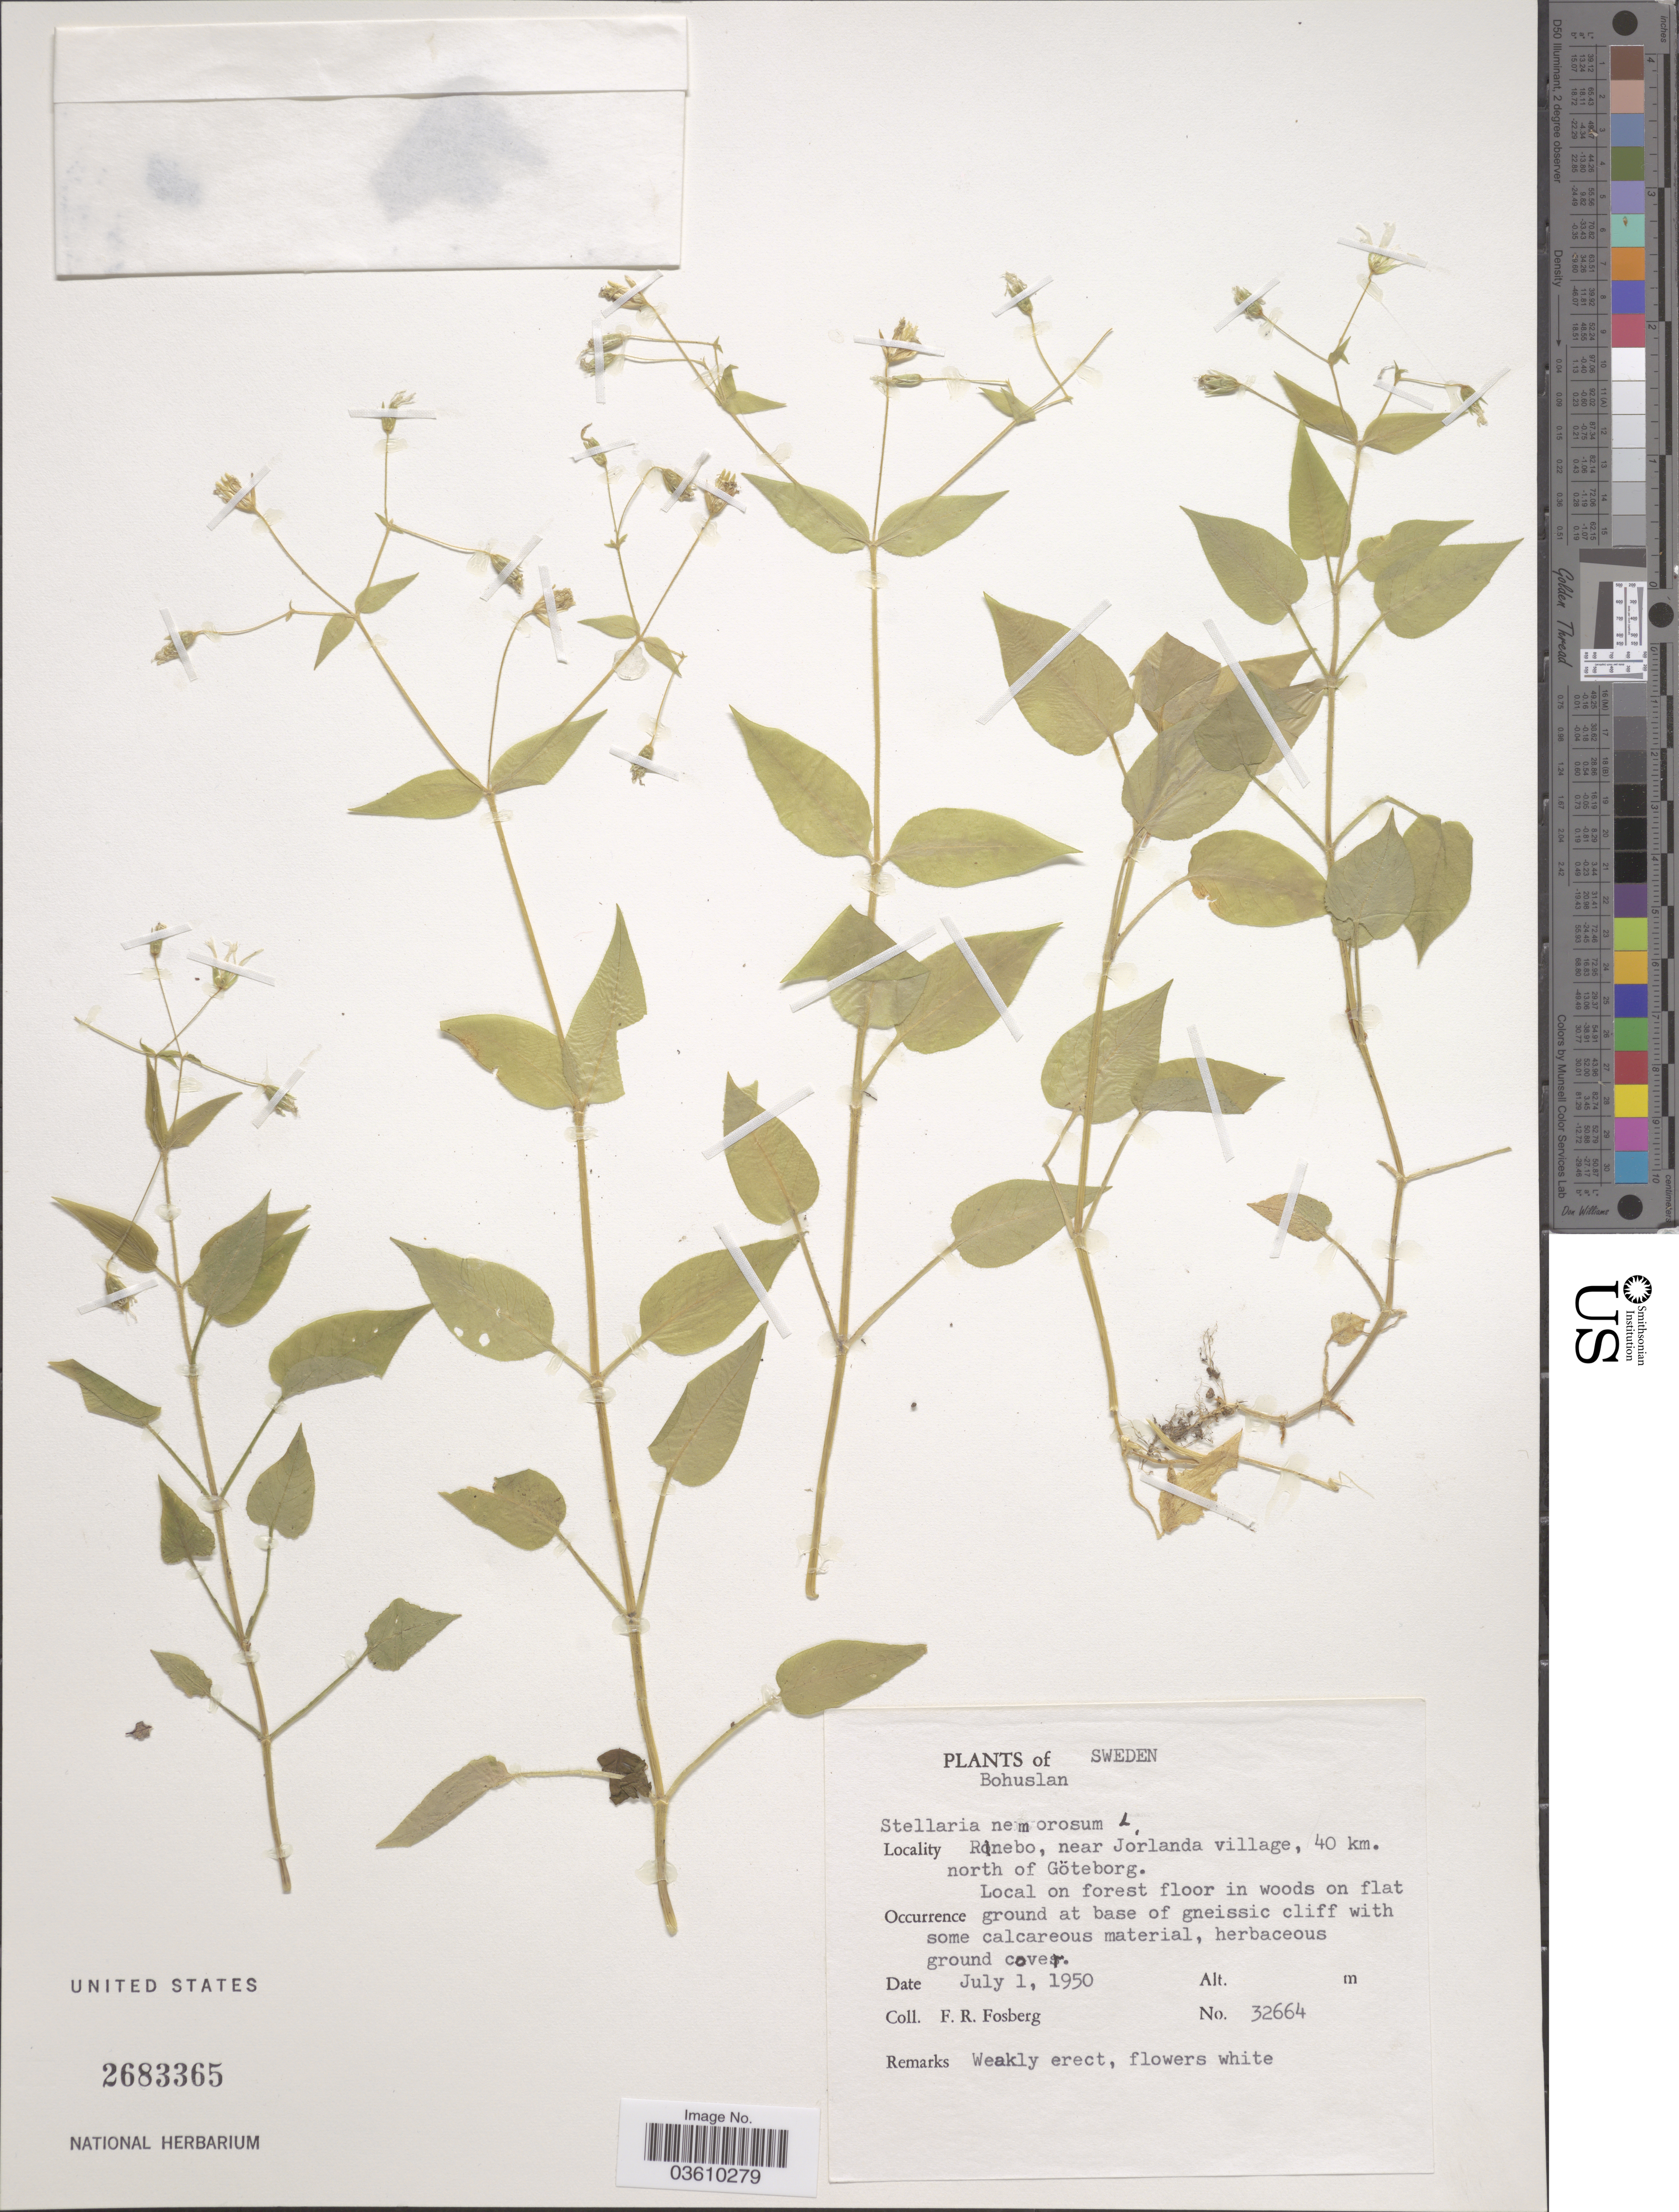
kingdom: Plantae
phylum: Tracheophyta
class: Magnoliopsida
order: Caryophyllales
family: Caryophyllaceae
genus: Stellaria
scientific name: Stellaria nemorum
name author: L.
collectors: F. R. Fosberg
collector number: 32664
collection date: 1950-07-01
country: Sweden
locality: Ranebo, near Jörlanda village, 40 km. north of Göteborg, Bohuslän.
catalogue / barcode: US 2683365